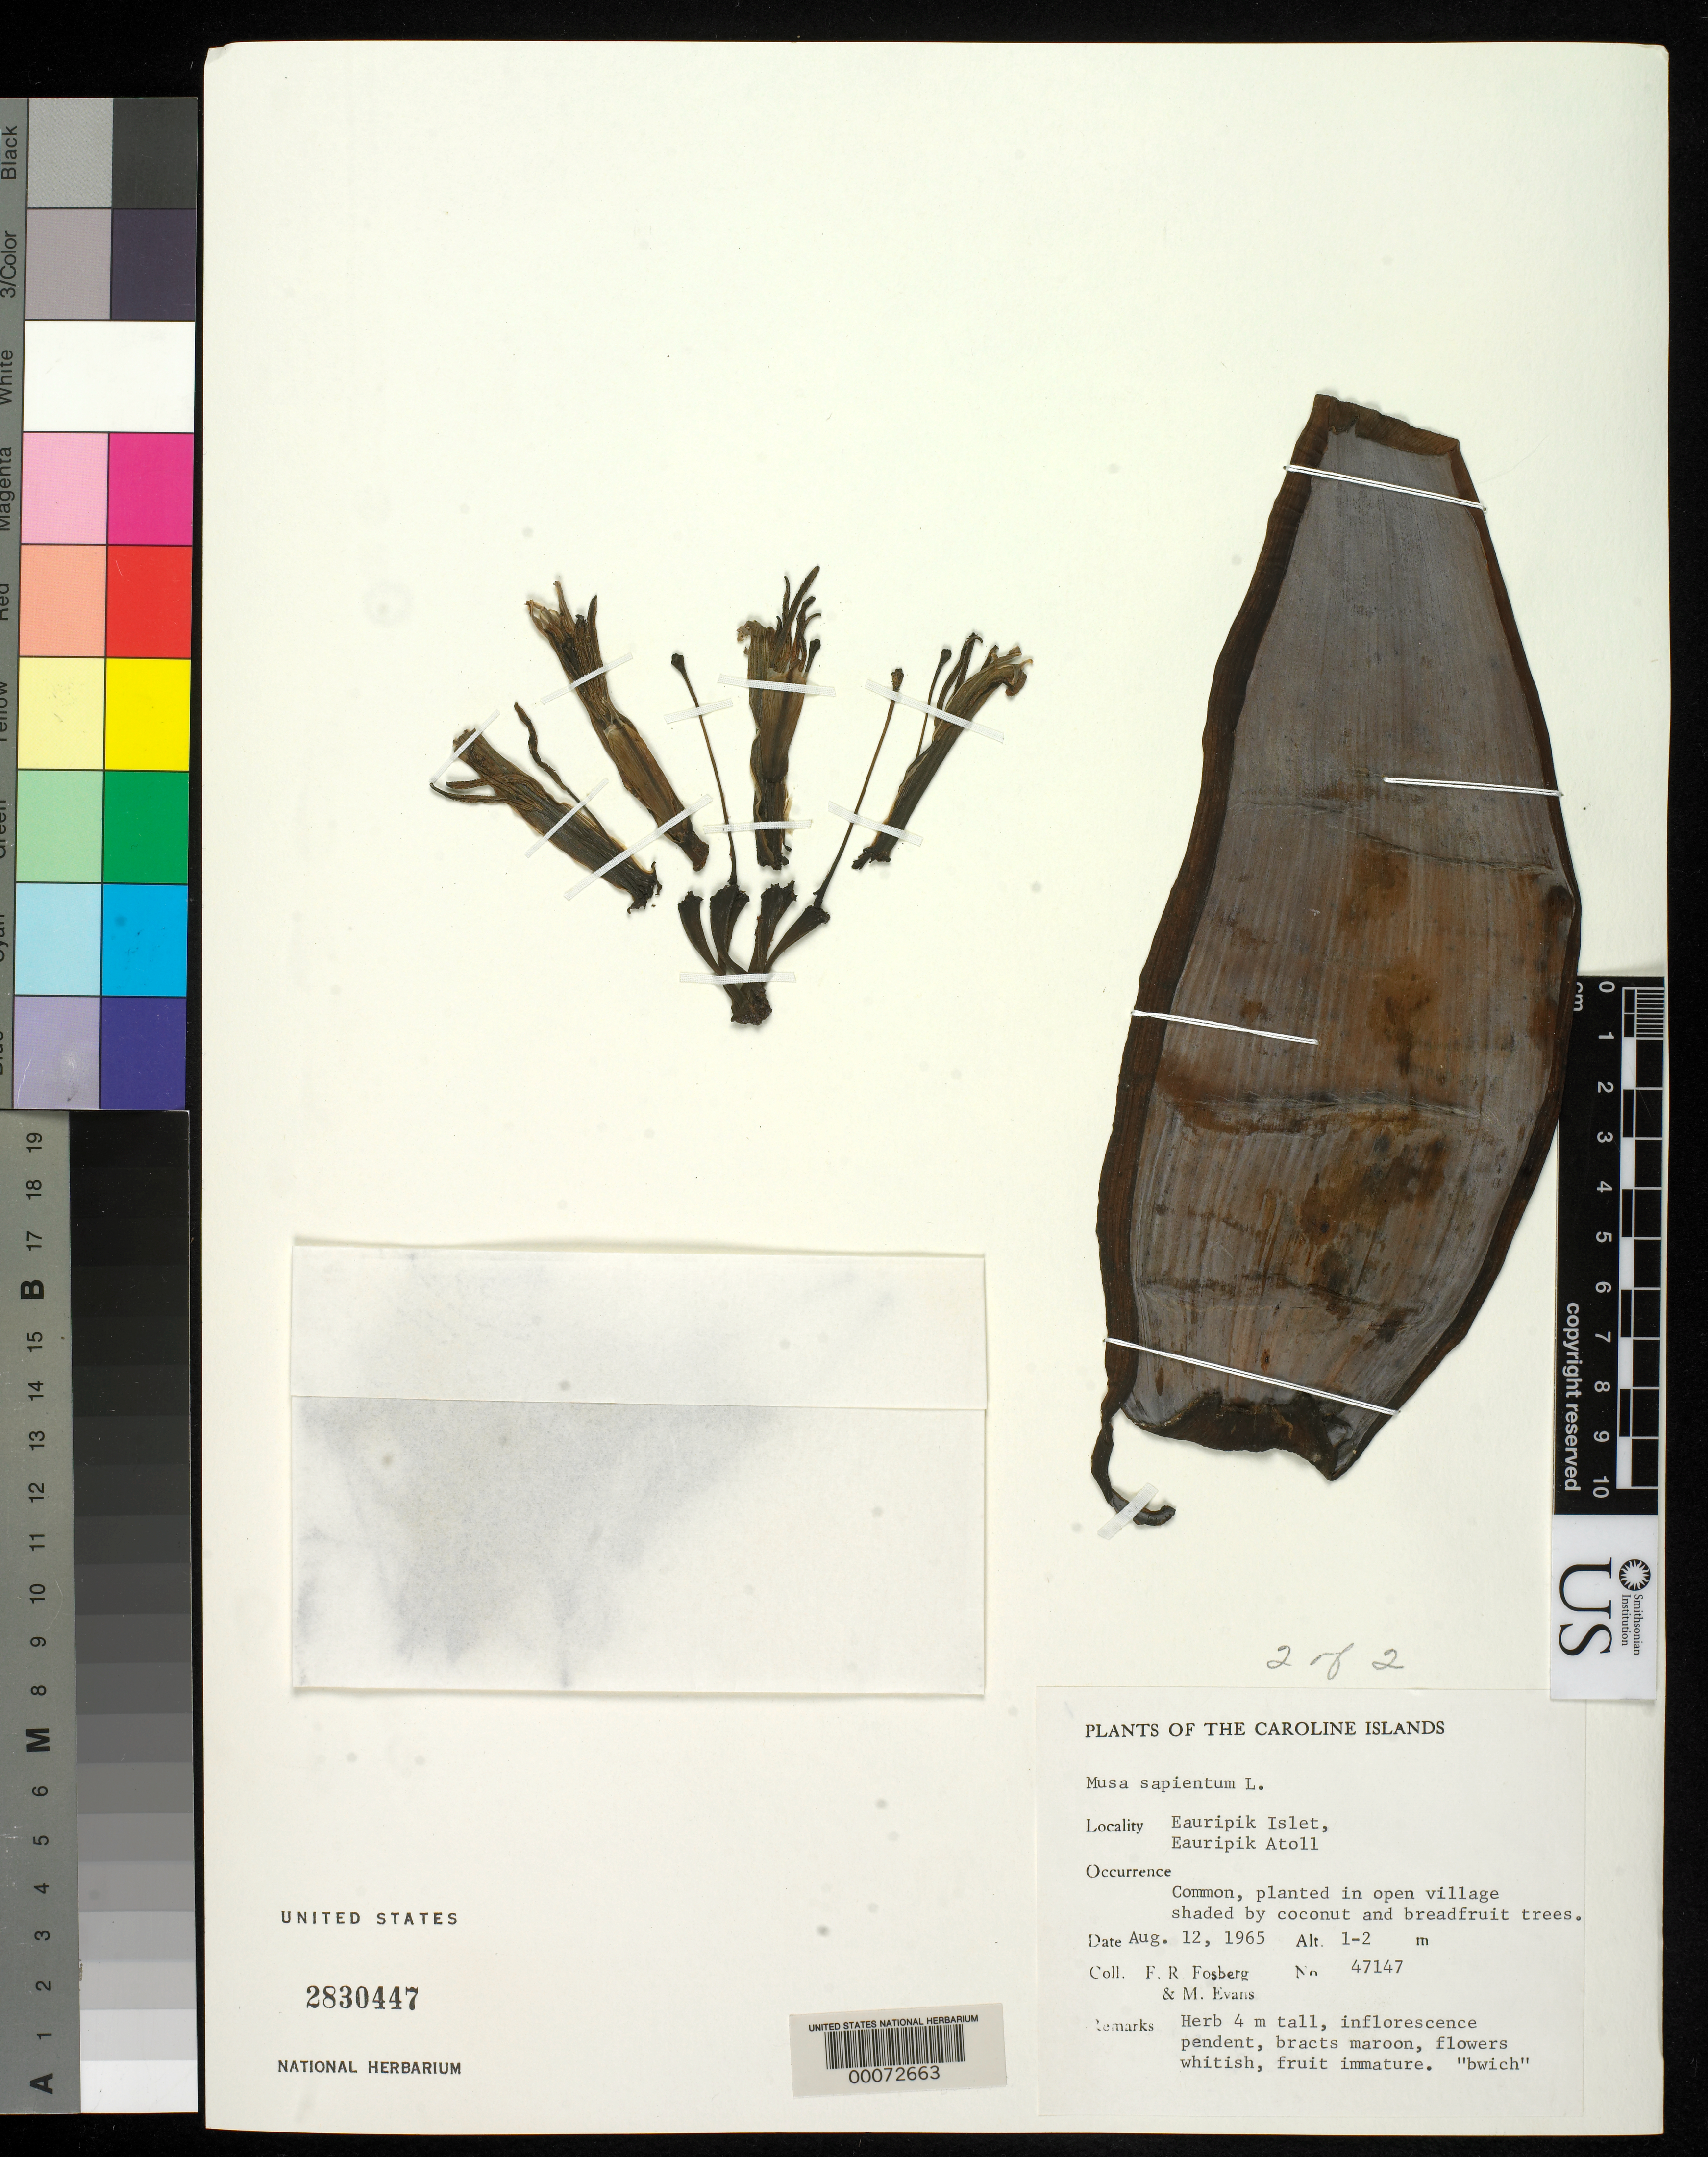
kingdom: Plantae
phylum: Tracheophyta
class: Liliopsida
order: Zingiberales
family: Musaceae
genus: Musa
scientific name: Musa x sapientum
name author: L.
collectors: F. R. Fosberg & M. Evans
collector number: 47147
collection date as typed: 12 Aug 1965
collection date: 1965-08-12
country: Micronesia, Federated States of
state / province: Yap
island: Eauripik Atoll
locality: Eauripik Islet, in open village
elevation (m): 1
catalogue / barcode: US 2830447